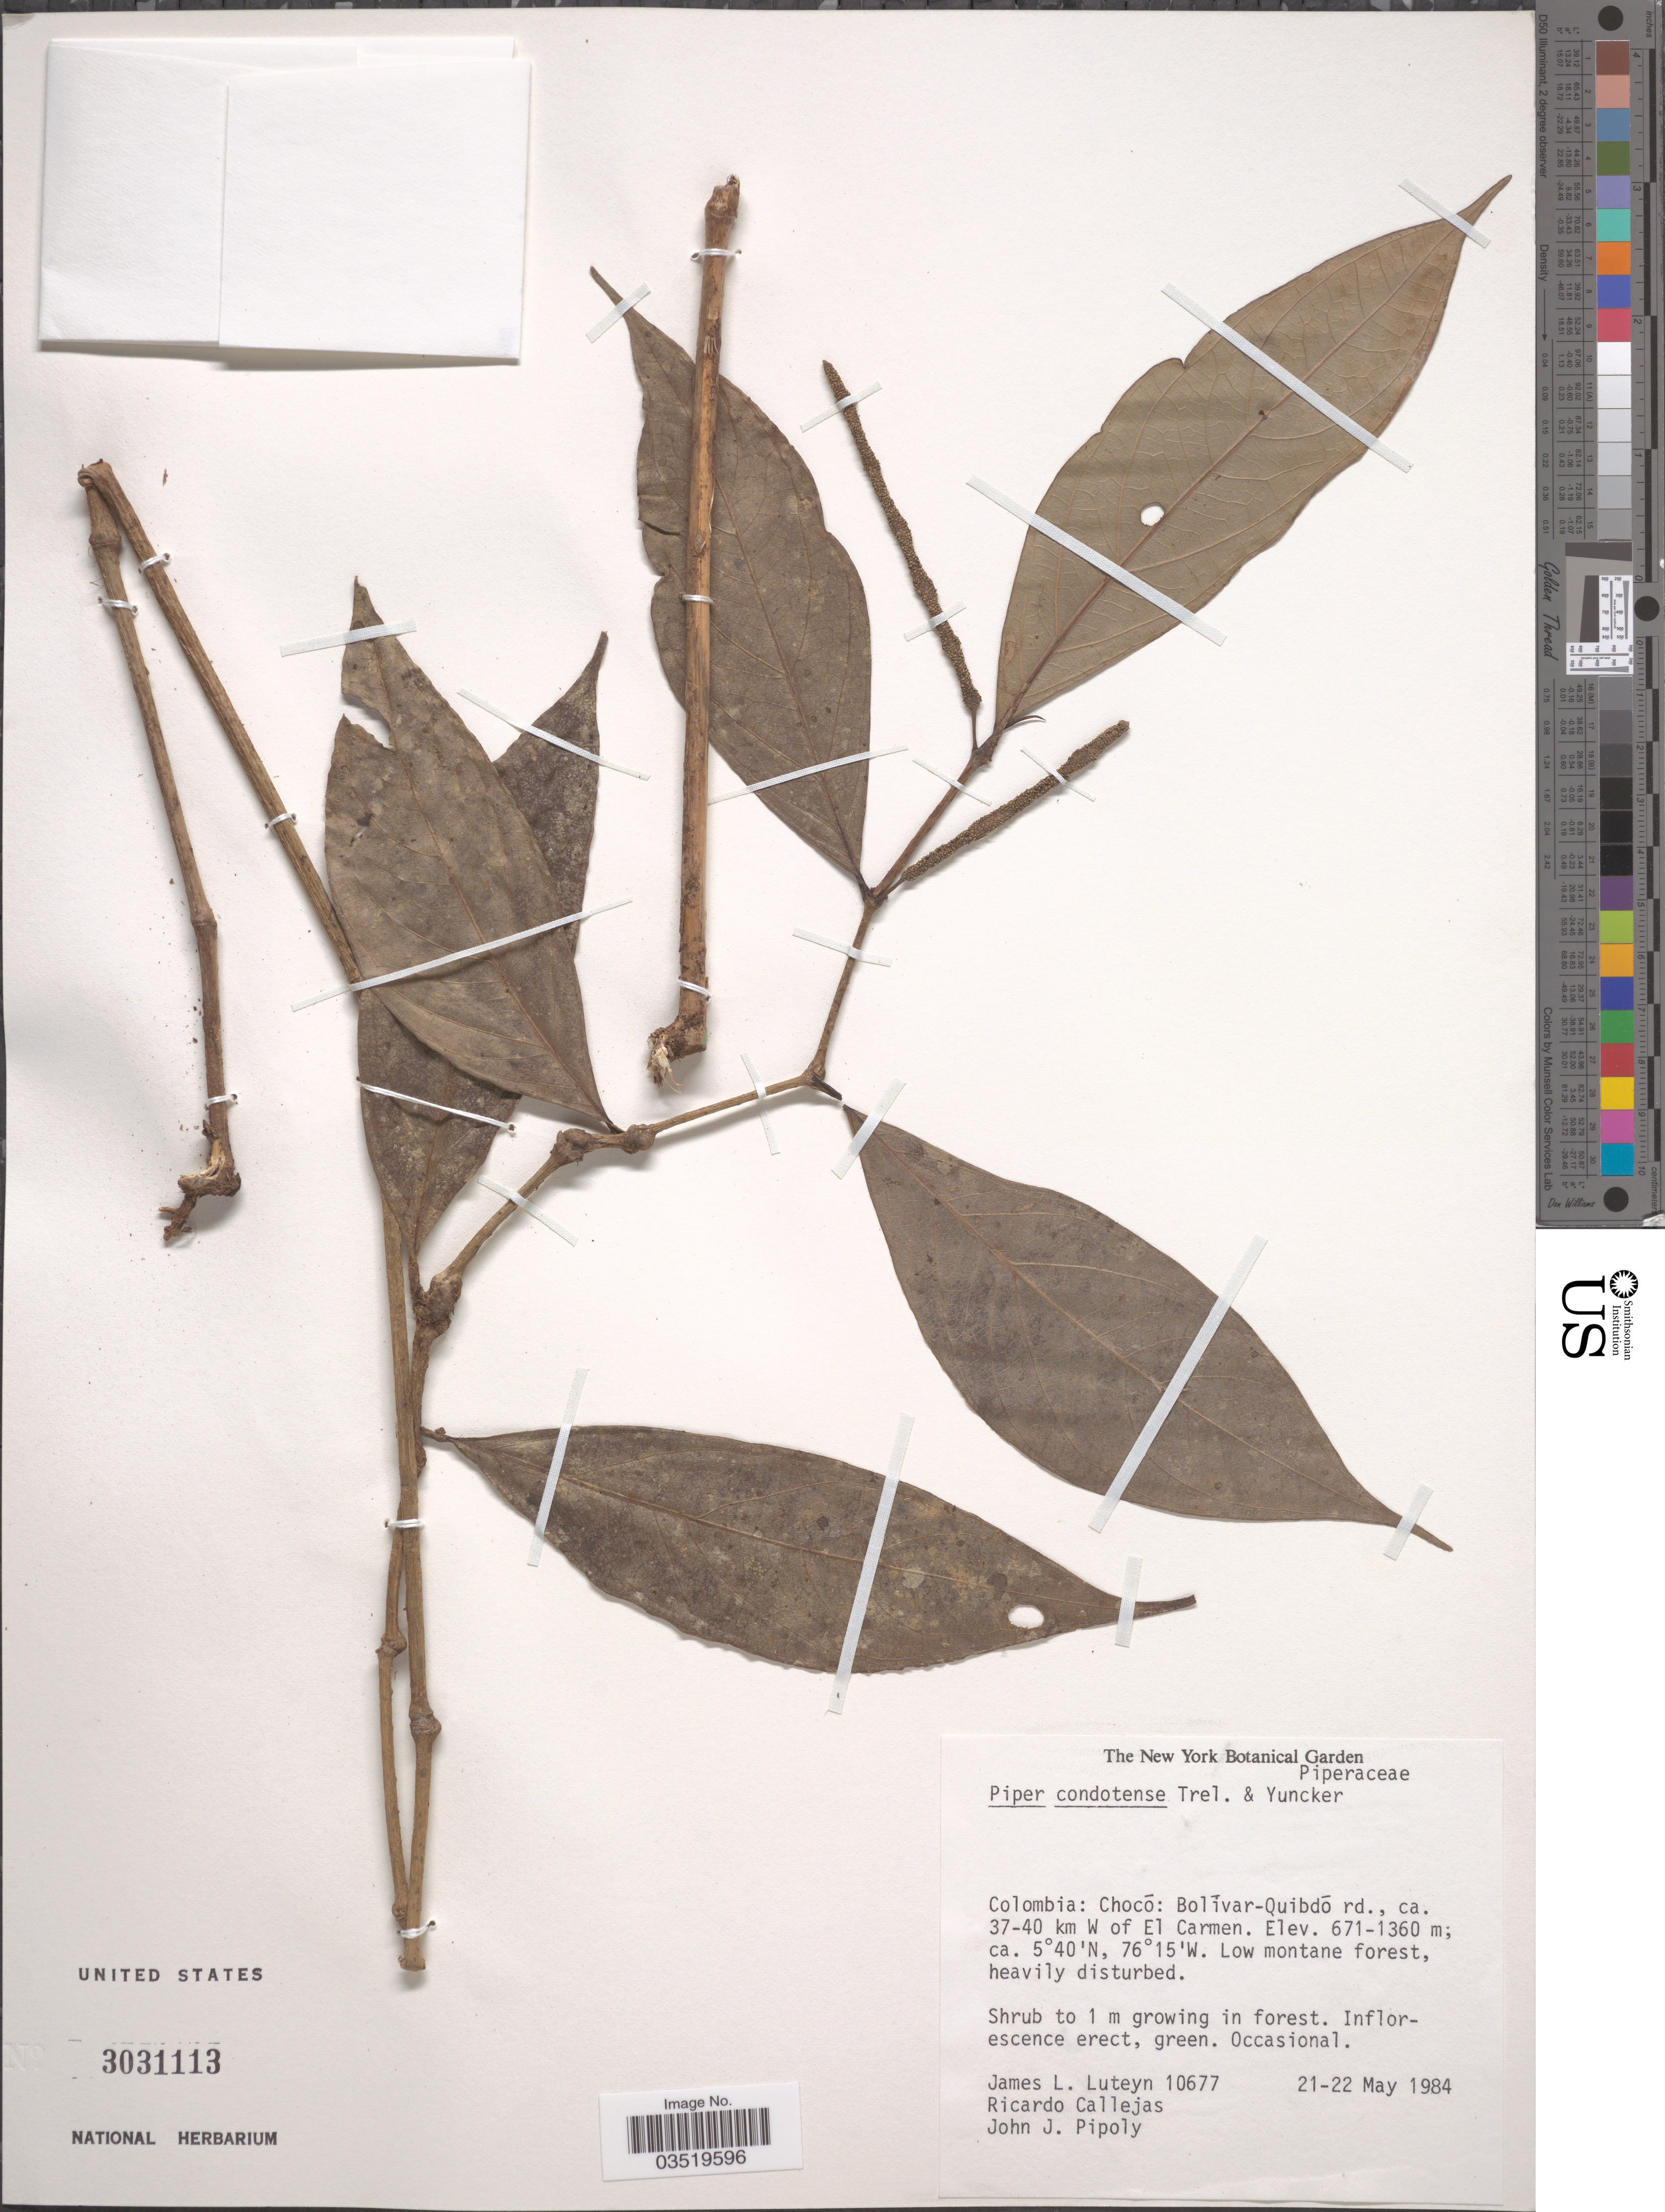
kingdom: Plantae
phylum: Tracheophyta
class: Magnoliopsida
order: Piperales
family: Piperaceae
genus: Piper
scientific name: Piper condotoense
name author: Trel. & Yunck.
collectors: J. L. Luteyn, R. Callejas & J. J. Pipoly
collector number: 10677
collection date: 1984-05-21/1984-05-22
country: Colombia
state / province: Chocó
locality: Bolívar-Quibdó rd., ca. 37-40 km W of El Carmen.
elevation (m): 671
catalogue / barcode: US 3031113